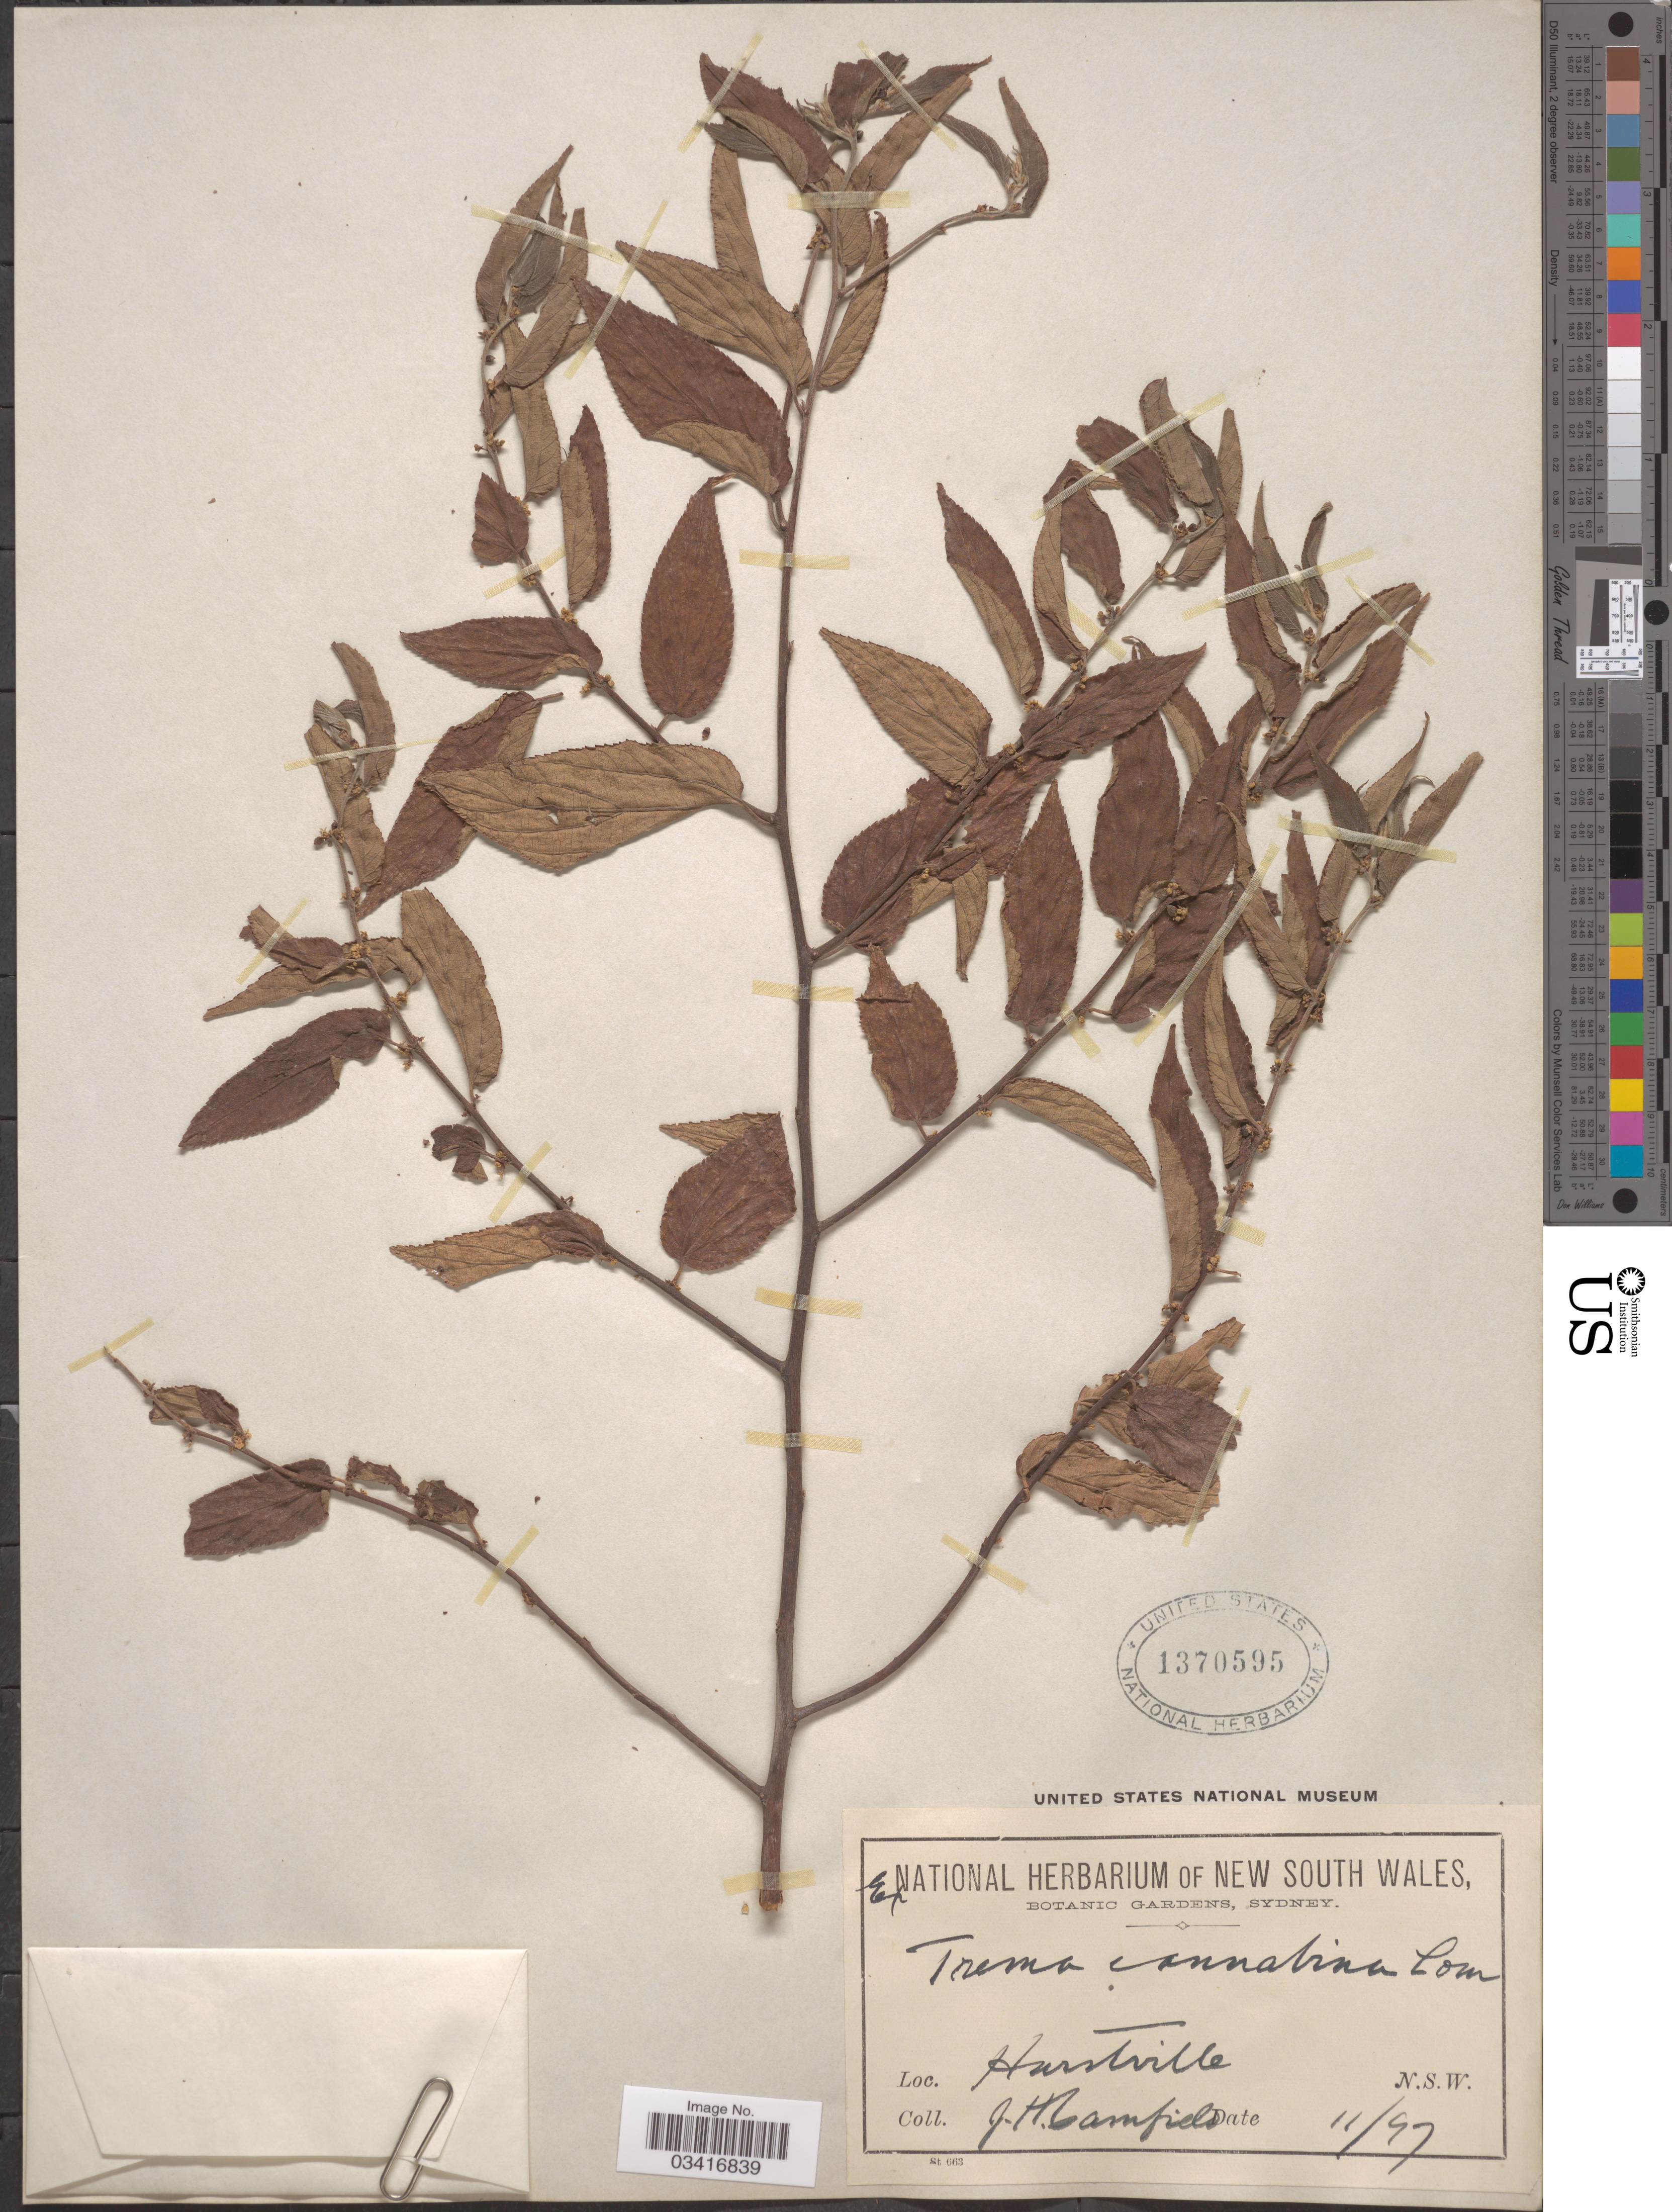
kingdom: Plantae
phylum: Tracheophyta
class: Magnoliopsida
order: Rosales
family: Cannabaceae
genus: Trema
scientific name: Trema cannabina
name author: Lour.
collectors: J. Camfield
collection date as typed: Transcribed d/m/y: /11/97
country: Australia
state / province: New South Wales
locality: Hurtsville.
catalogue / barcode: US 1370595